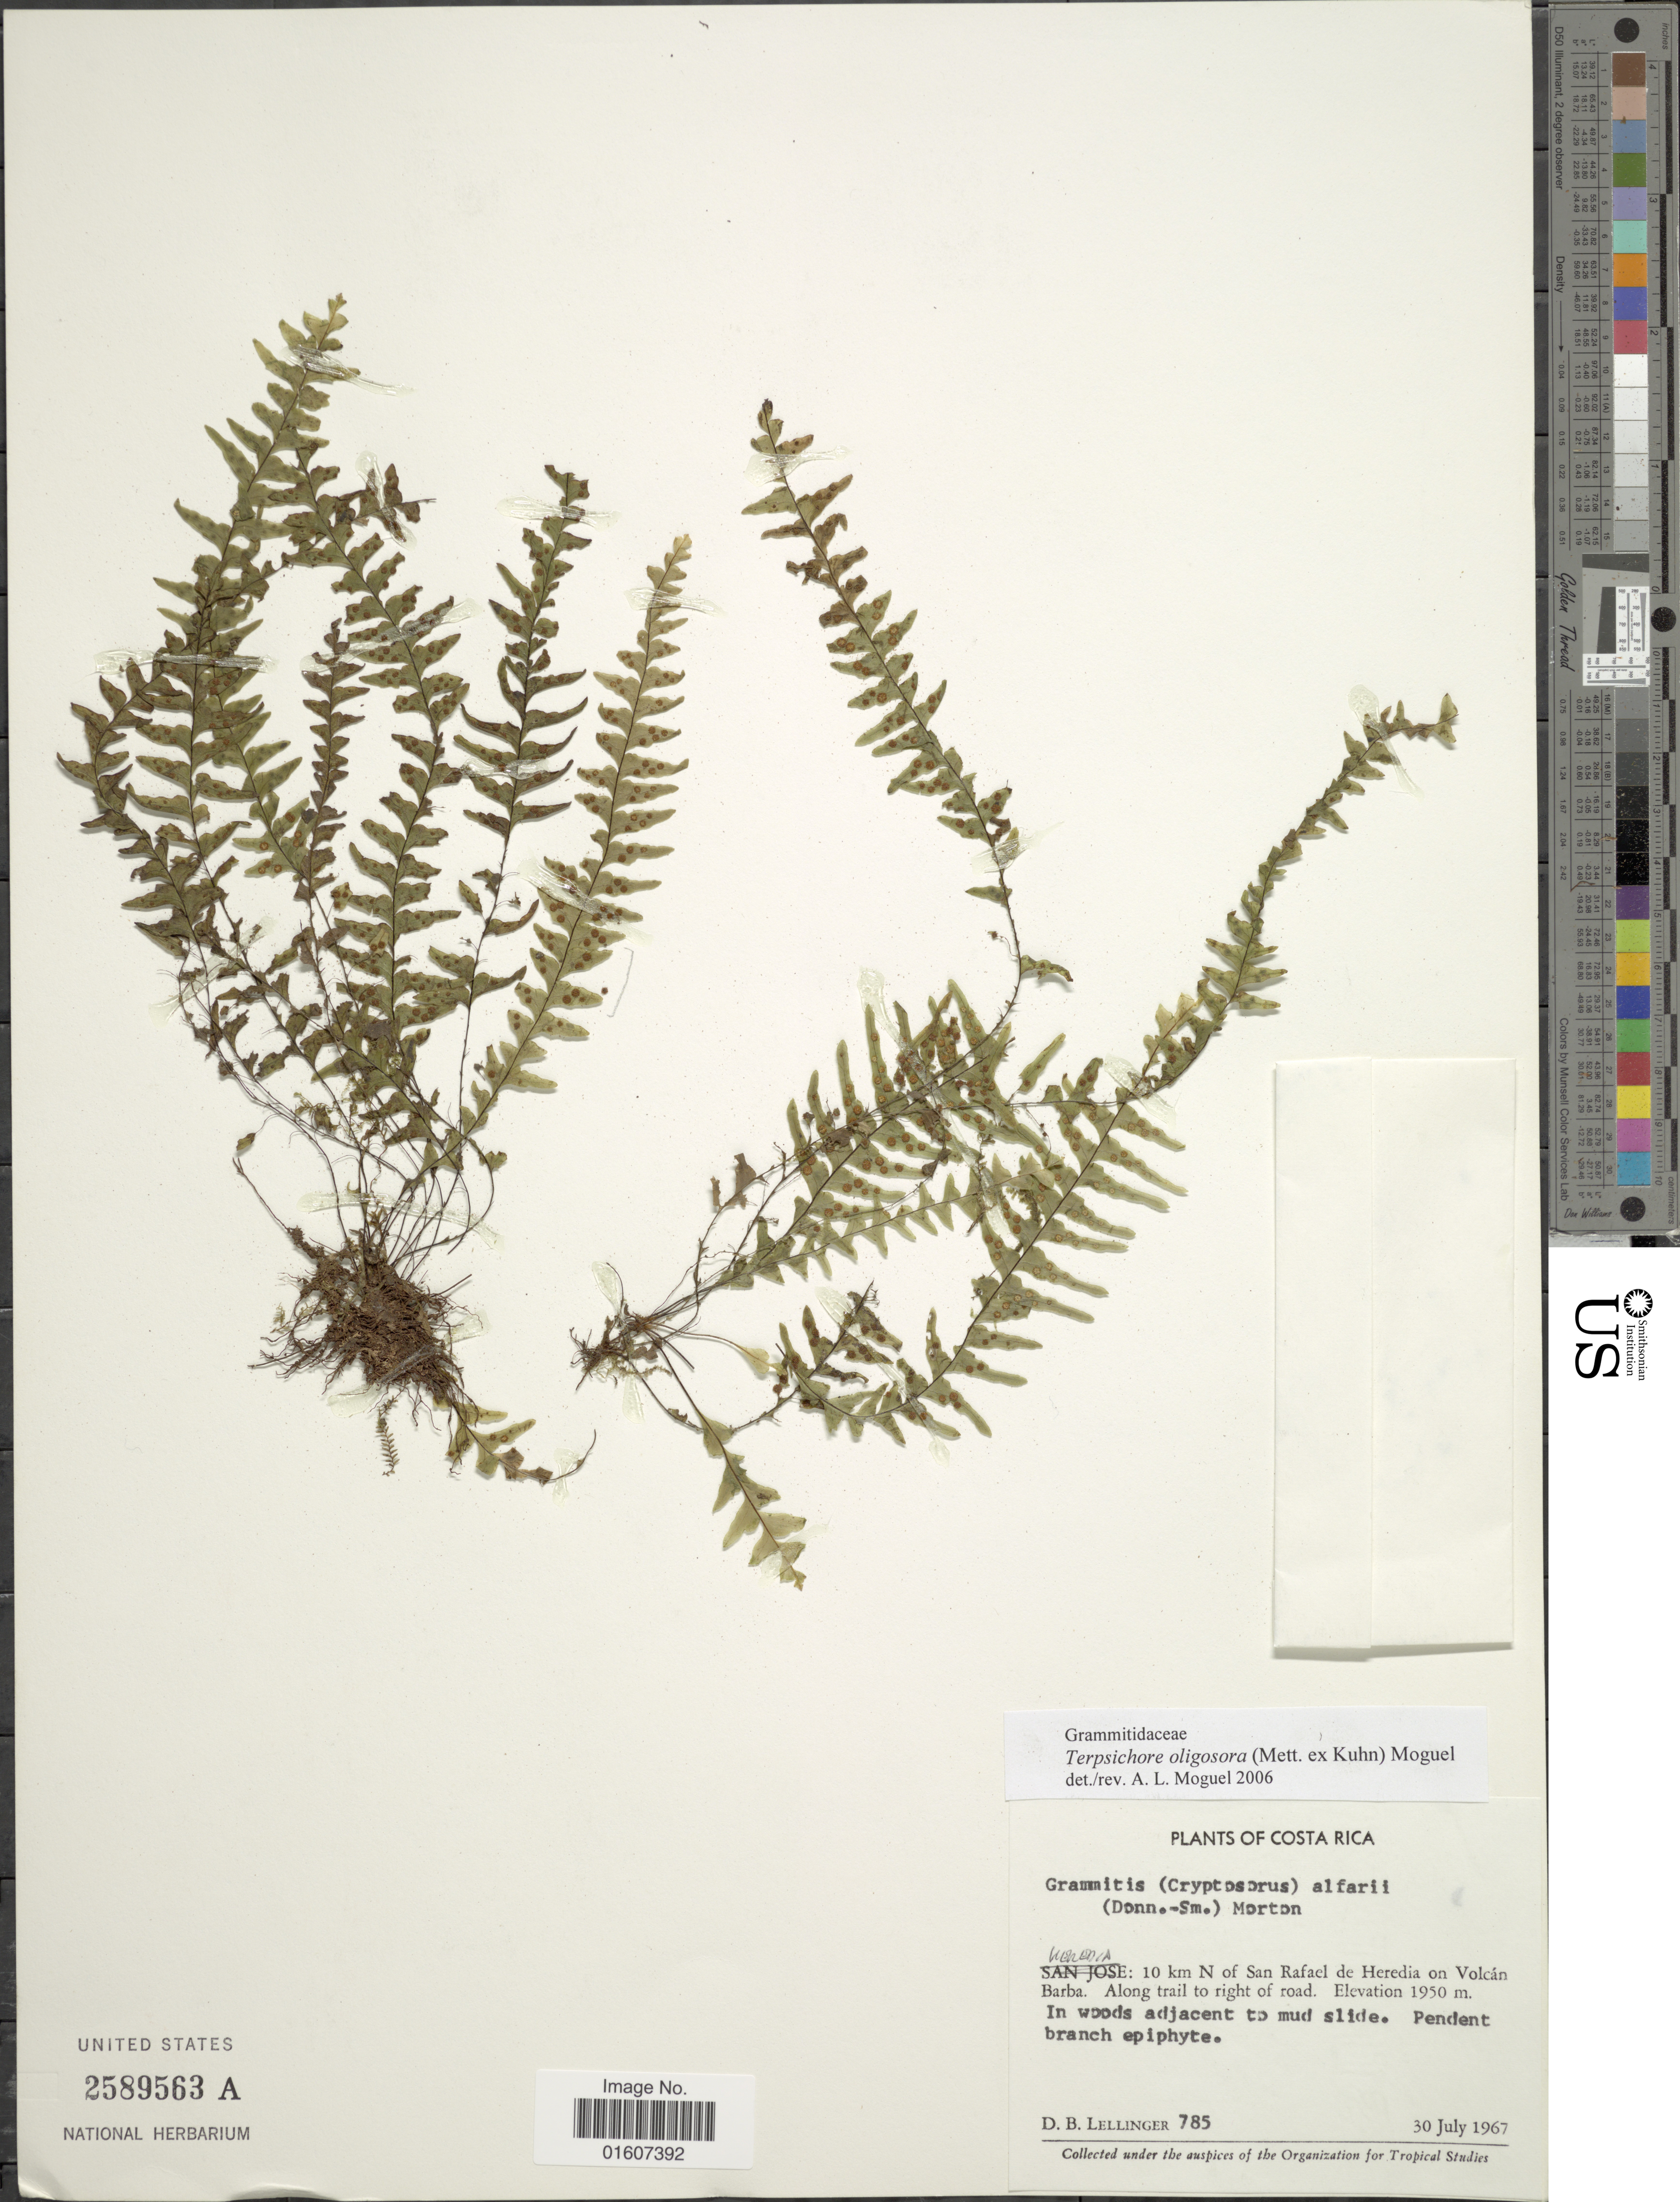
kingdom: Plantae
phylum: Tracheophyta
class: Polypodiopsida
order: Polypodiales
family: Polypodiaceae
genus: Terpsichore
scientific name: Terpsichore oligosora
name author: (Mett. ex Kuhn) Moguel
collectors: D. B. Lellinger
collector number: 785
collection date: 1967-07-30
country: Costa Rica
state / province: Heredia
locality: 10 km N of San rafel de Heredia on Volcán Barba. Along trail to right of road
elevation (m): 1950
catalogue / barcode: US 2589563A